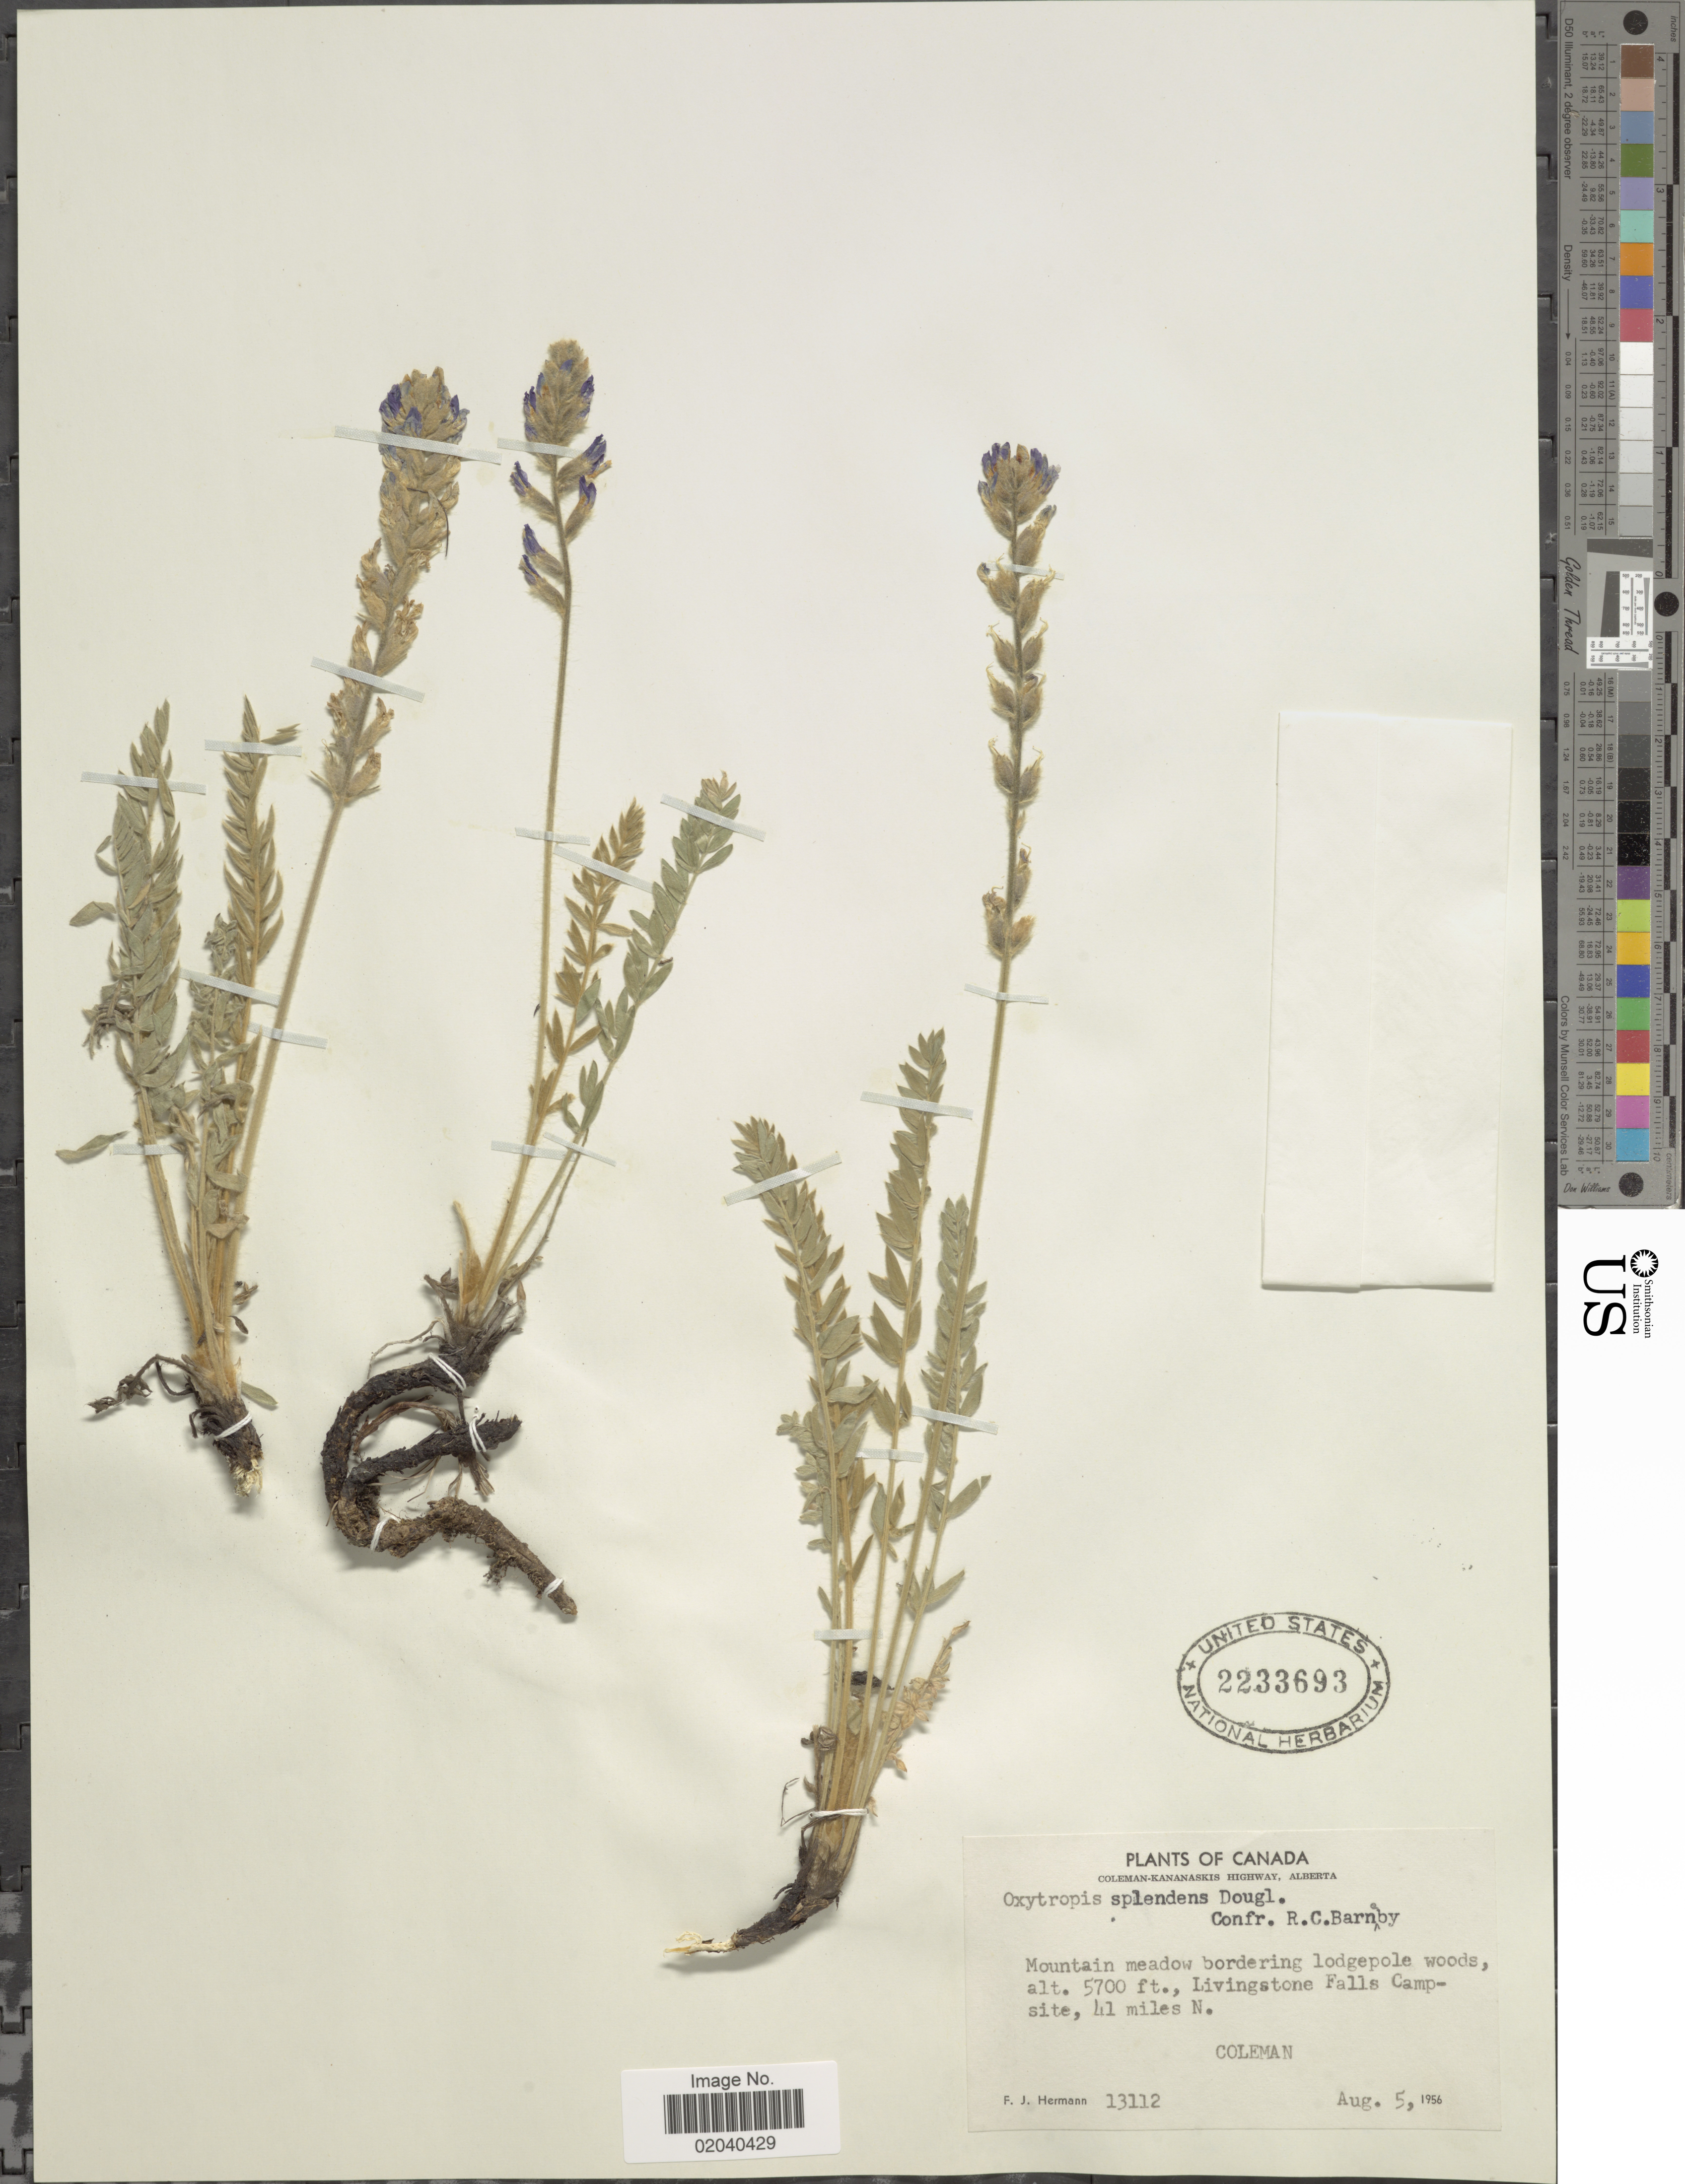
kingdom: Plantae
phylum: Tracheophyta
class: Magnoliopsida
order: Fabales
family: Fabaceae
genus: Oxytropis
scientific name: Oxytropis splendens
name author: Douglas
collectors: F. J. Hermann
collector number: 13112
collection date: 1956-08-05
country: Canada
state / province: Alberta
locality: Coleman-Kananaskis Highway. Mountain meadow bordering lodgepole woods, Livingstone Falls Campsite, 41 miles N. Coleman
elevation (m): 1737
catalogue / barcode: US 2233693